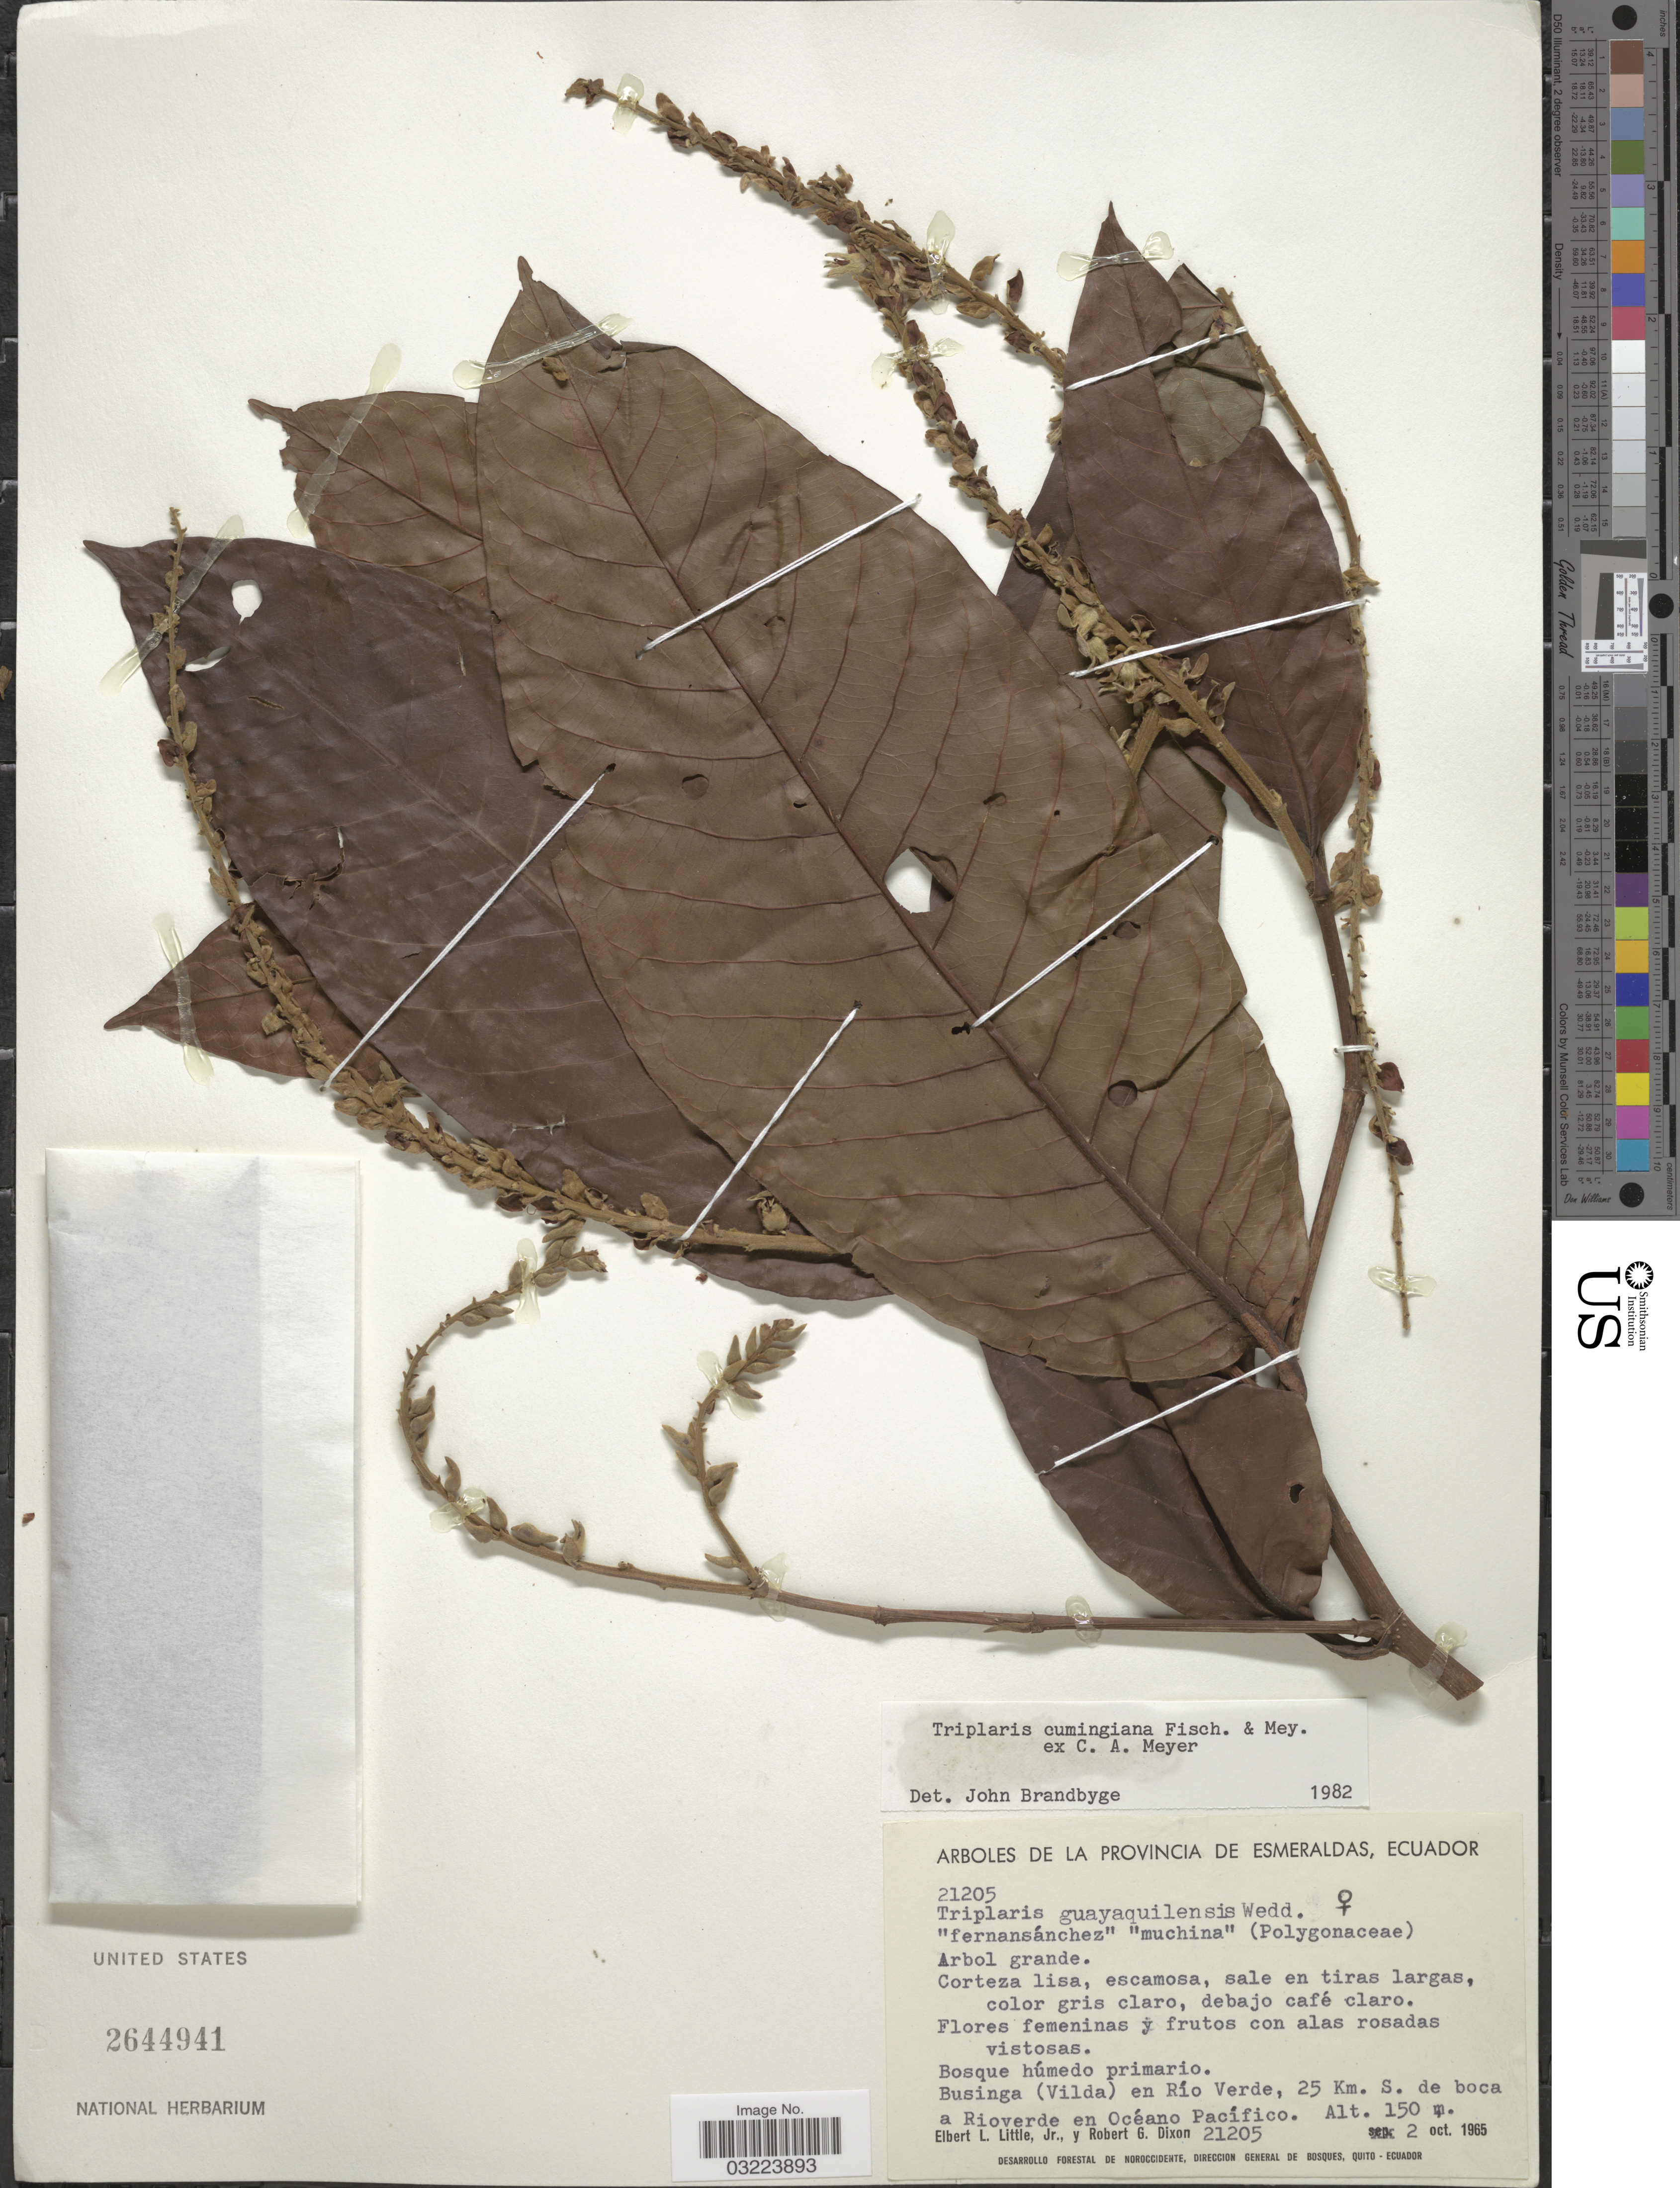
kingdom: Plantae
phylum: Tracheophyta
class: Magnoliopsida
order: Caryophyllales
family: Polygonaceae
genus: Triplaris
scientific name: Triplaris cumingiana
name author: Fisch. & C.A. Mey. ex C.A. Mey.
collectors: E. L. Little & R. G. Dixon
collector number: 21205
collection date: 1965-10-02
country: Ecuador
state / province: Esmeraldas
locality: Bosque húmedo primario. Businga (Vilda) en Río Verde, 25 Km. S. de boca a Rioverde en Océano Pacífico.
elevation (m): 150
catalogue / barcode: US 2644941